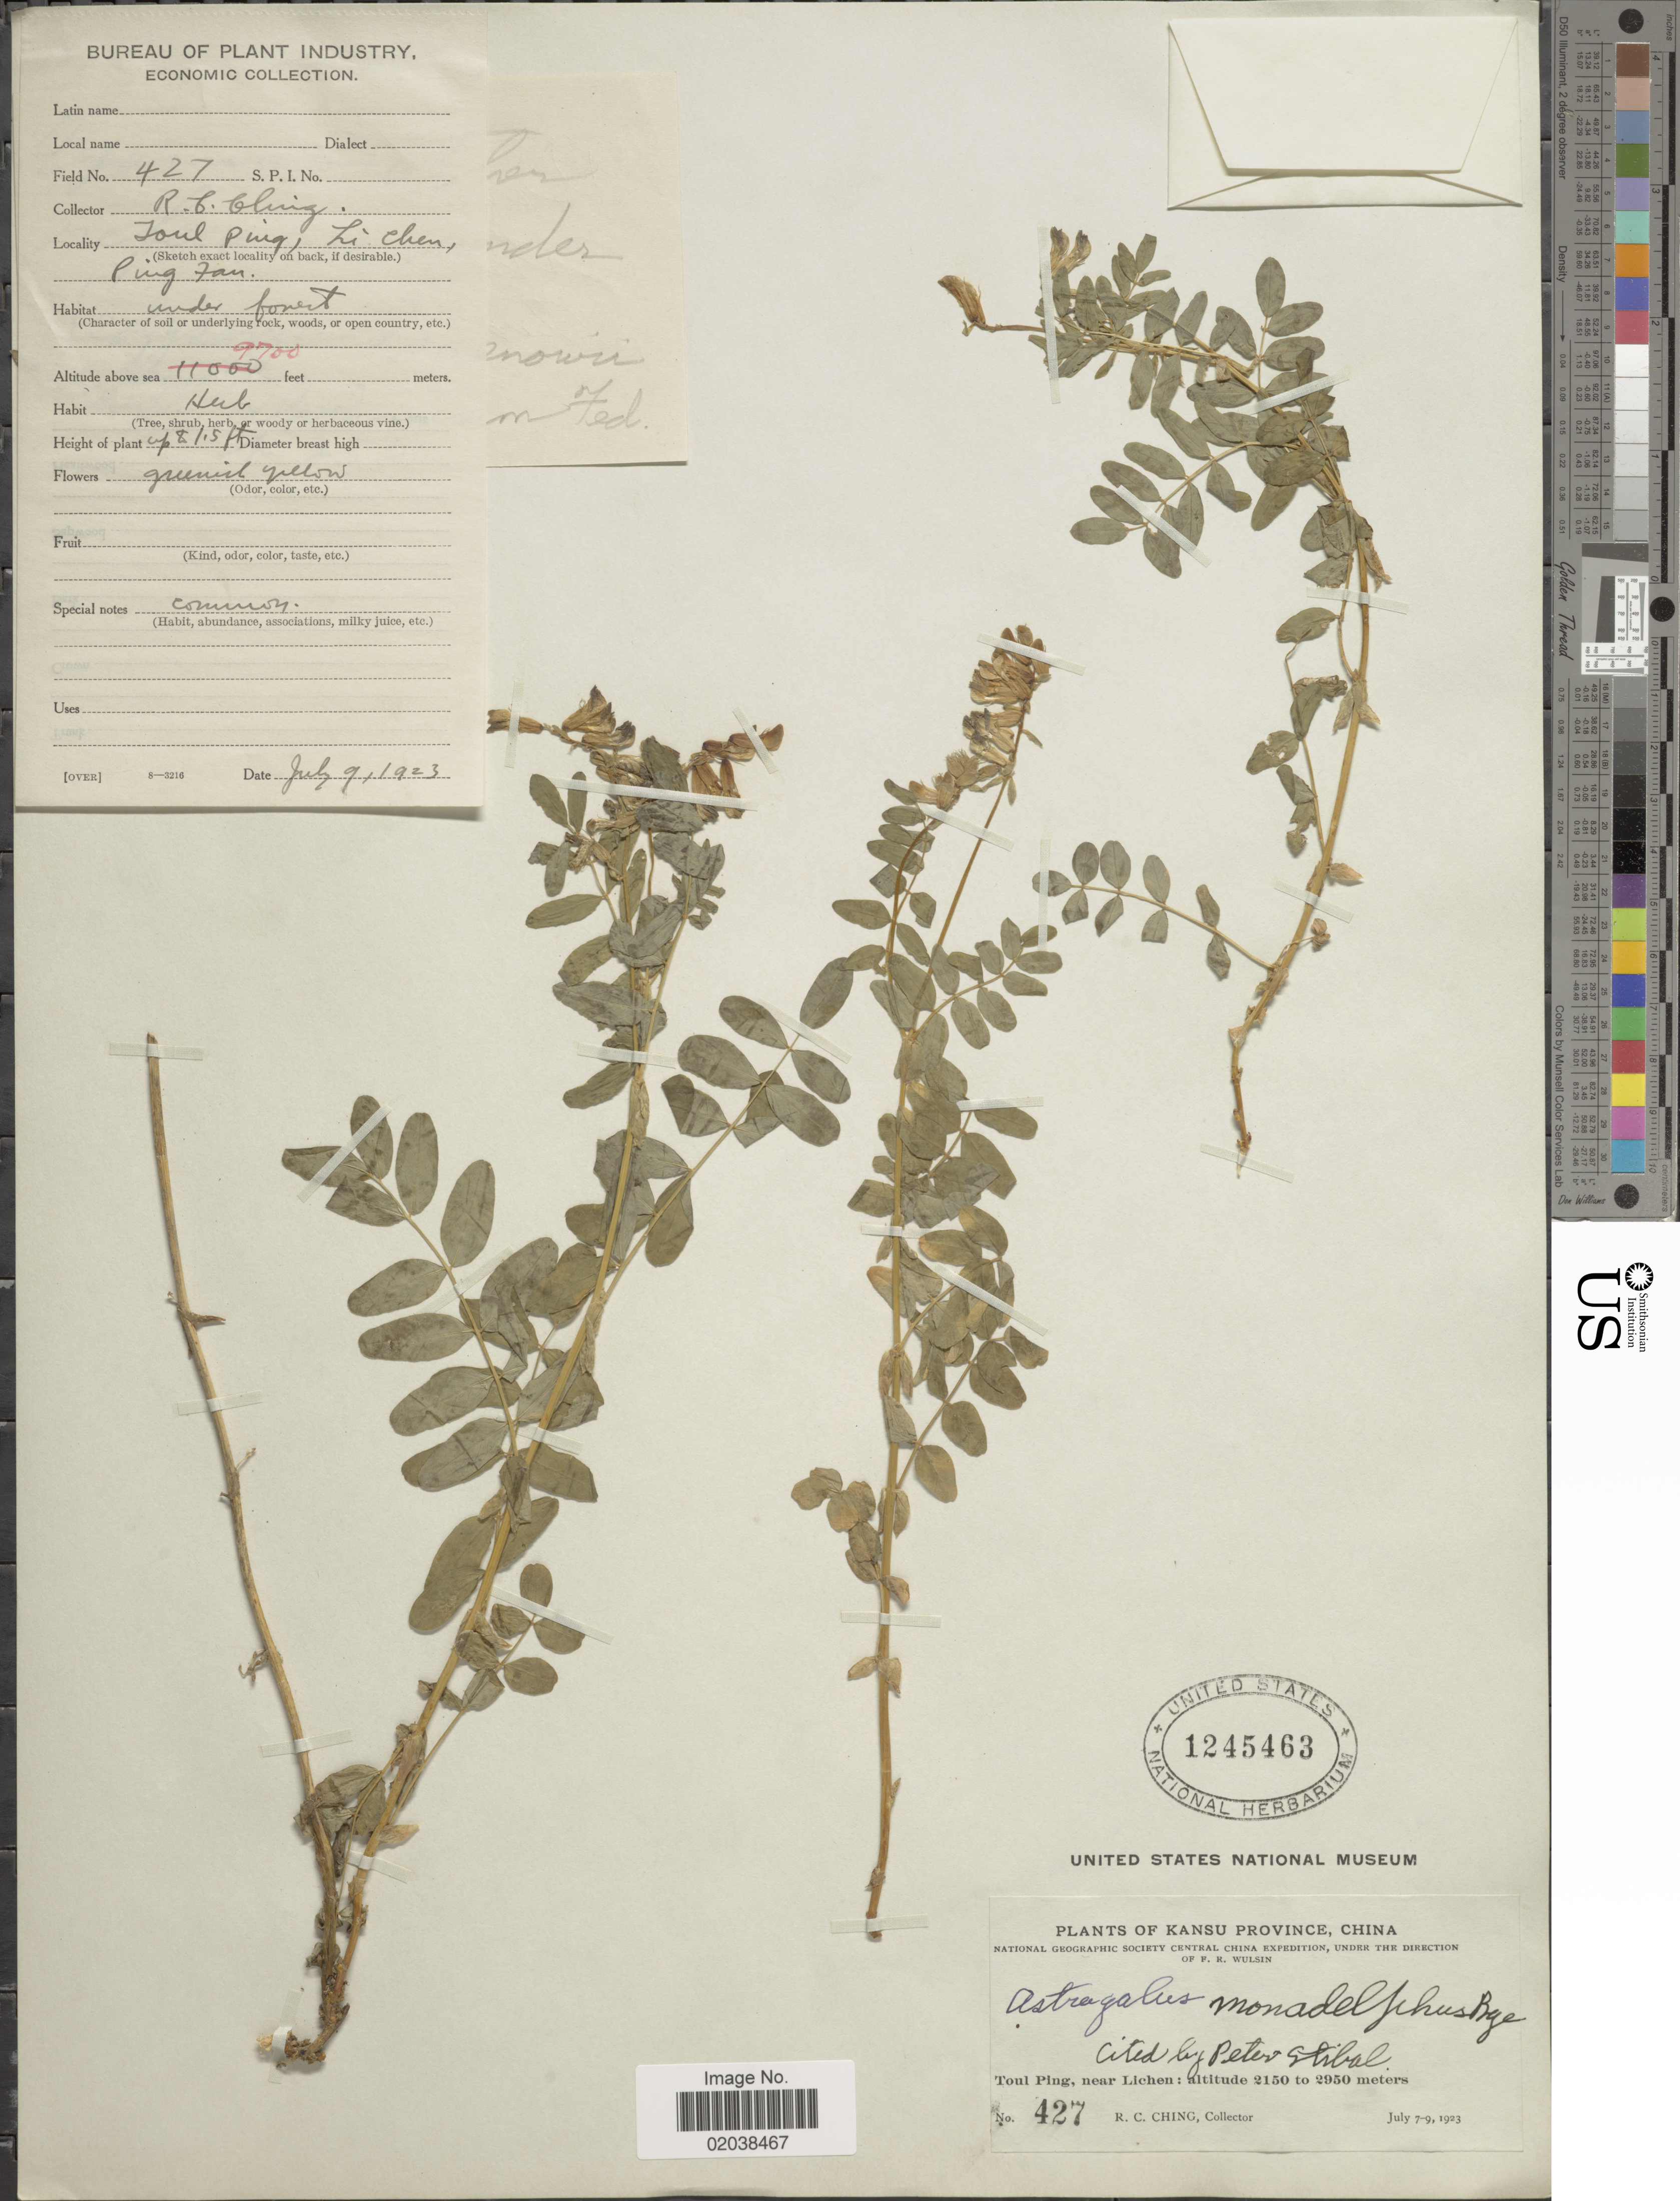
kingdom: Plantae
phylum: Tracheophyta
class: Magnoliopsida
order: Fabales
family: Fabaceae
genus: Astragalus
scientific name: Astragalus monadelphus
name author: Bunge ex Maxim.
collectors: R. C. Ching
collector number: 427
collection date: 1923-07-07/1923-07-09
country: China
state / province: Gansu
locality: Kansu Province. Toul Ping, near Lichen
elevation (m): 2150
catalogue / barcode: US 1245463